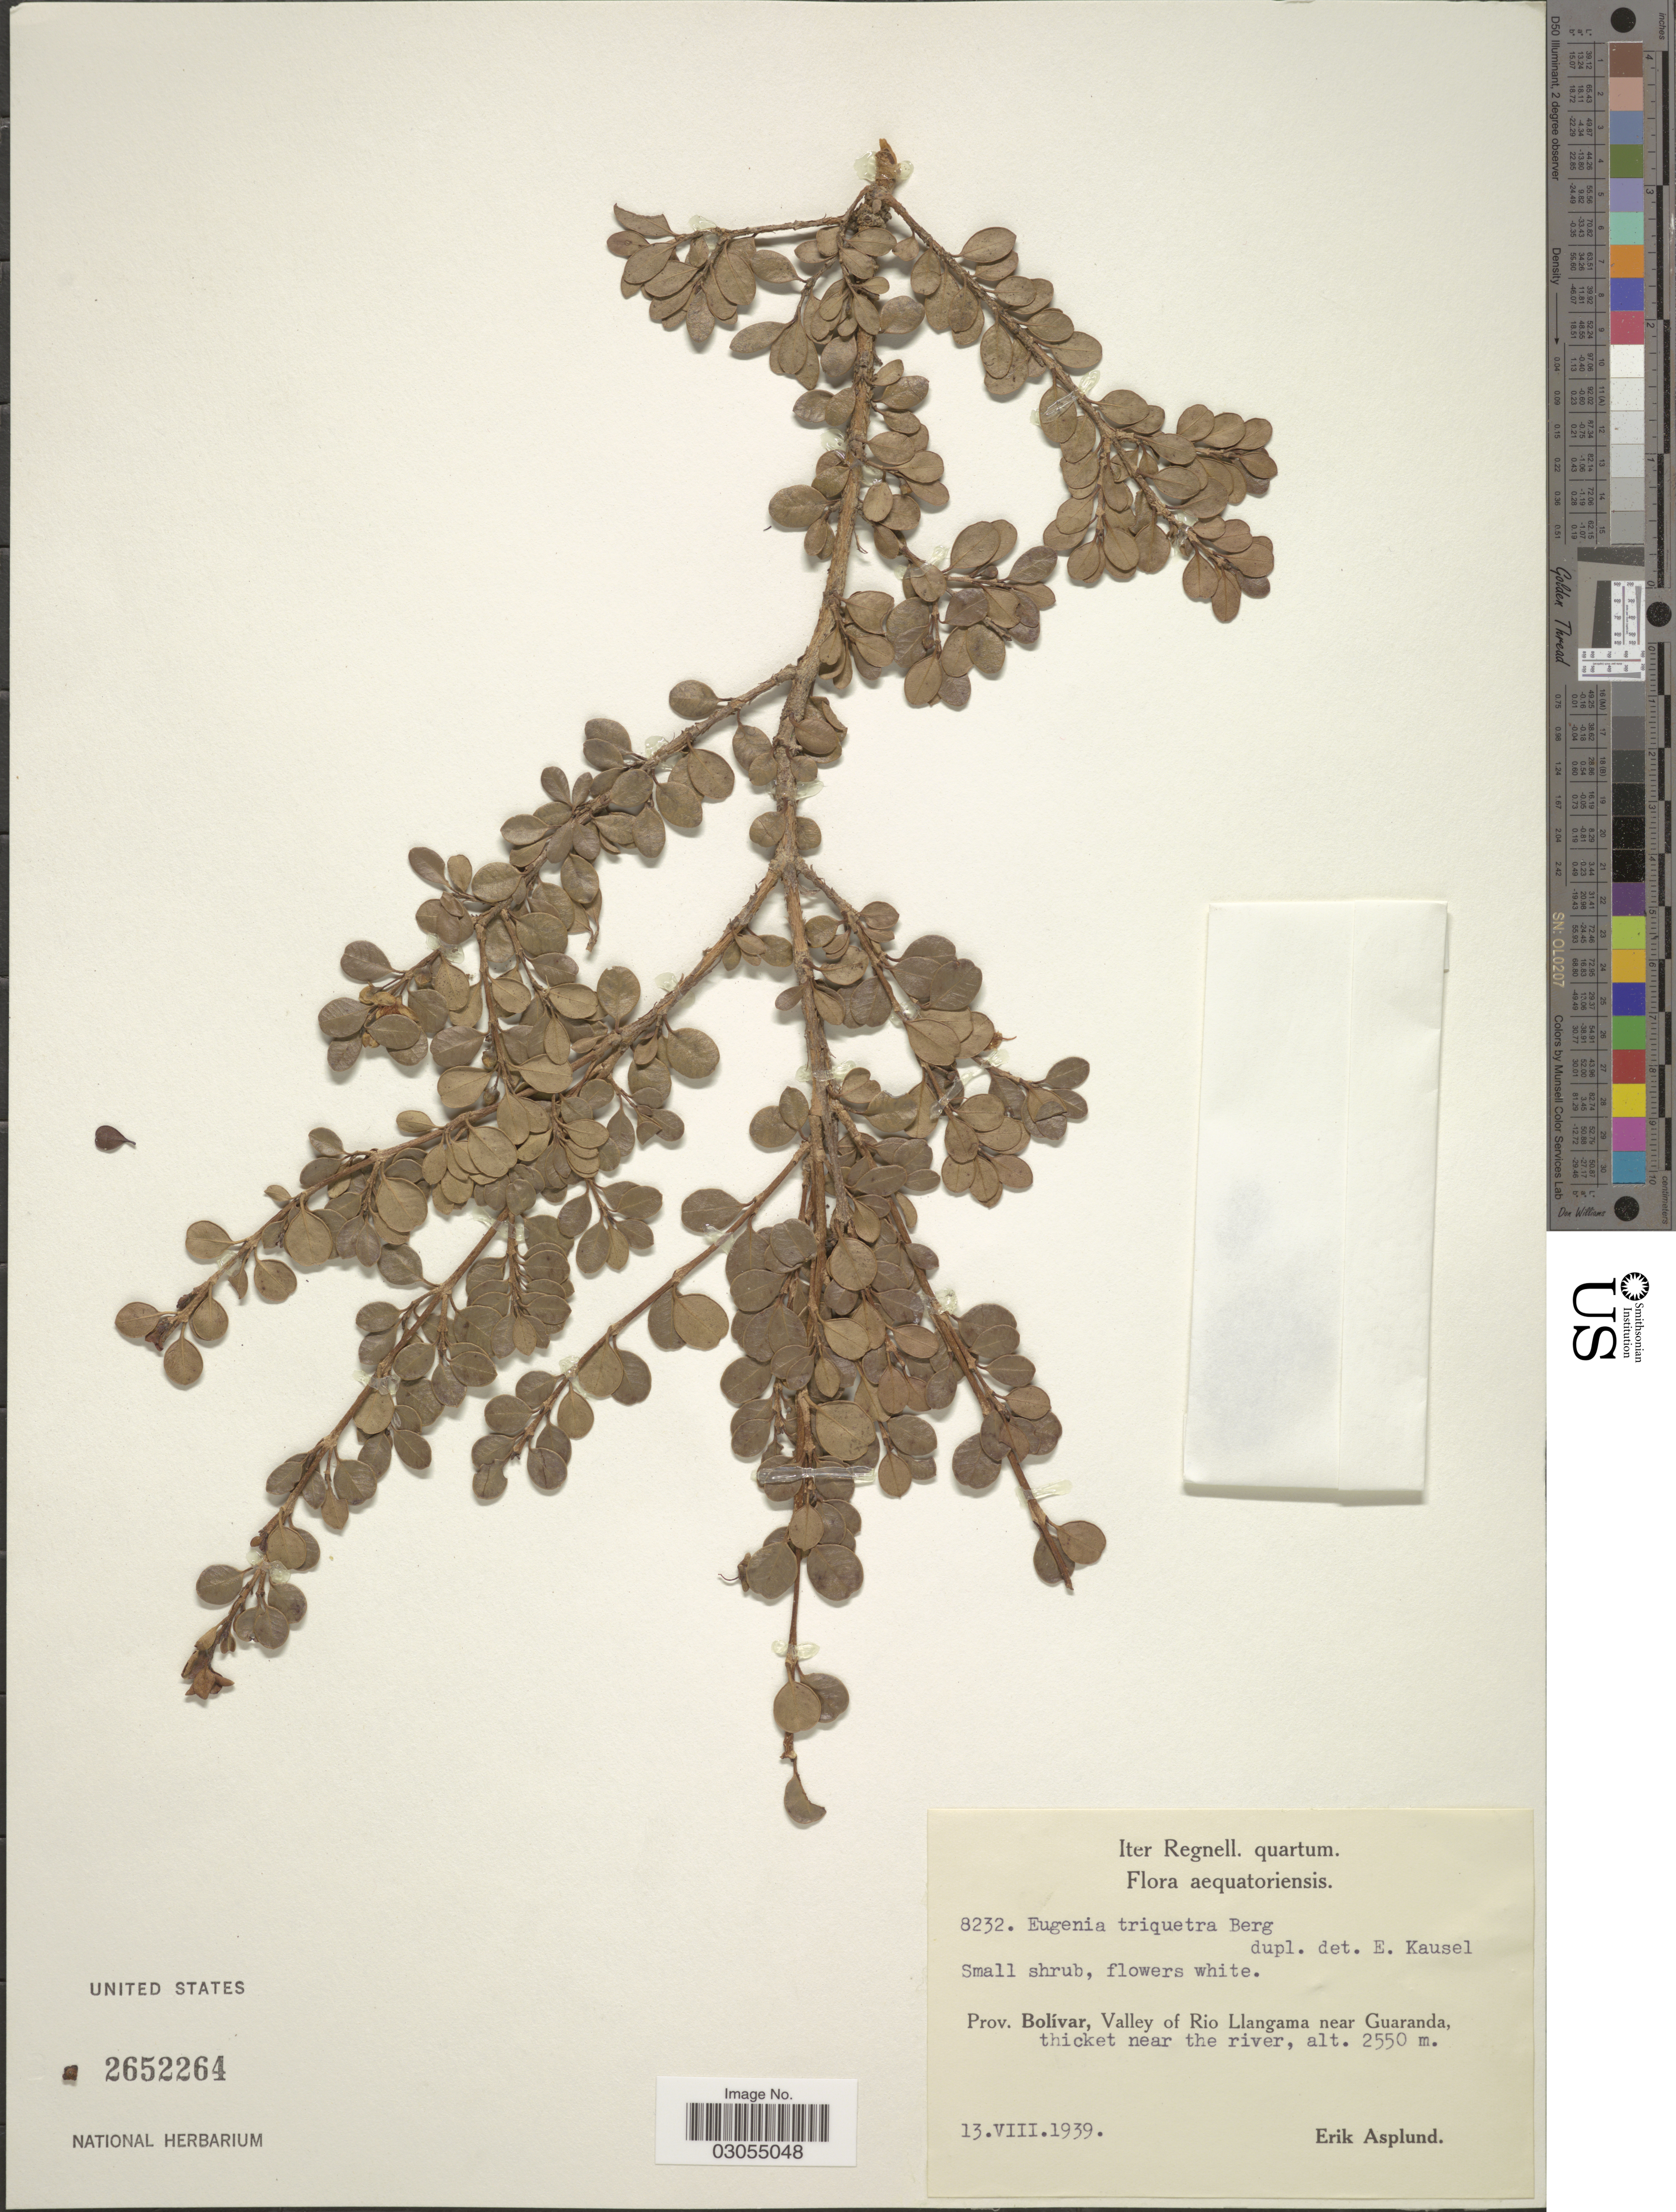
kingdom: Plantae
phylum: Tracheophyta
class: Magnoliopsida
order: Myrtales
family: Myrtaceae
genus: Myrcianthes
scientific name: Myrcianthes myrsinoides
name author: (Kunth) Grifo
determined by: Strong, Mark T., (BOT), Smithsonian Institution - National Museum of Natural History (UNITED STATES)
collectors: E. Asplund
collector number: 8232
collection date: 1939-08-13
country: Ecuador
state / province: Bolívar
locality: Valley of Rio Llangama near Guaranda, thicket near the river.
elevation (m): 2550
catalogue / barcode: US 2652264